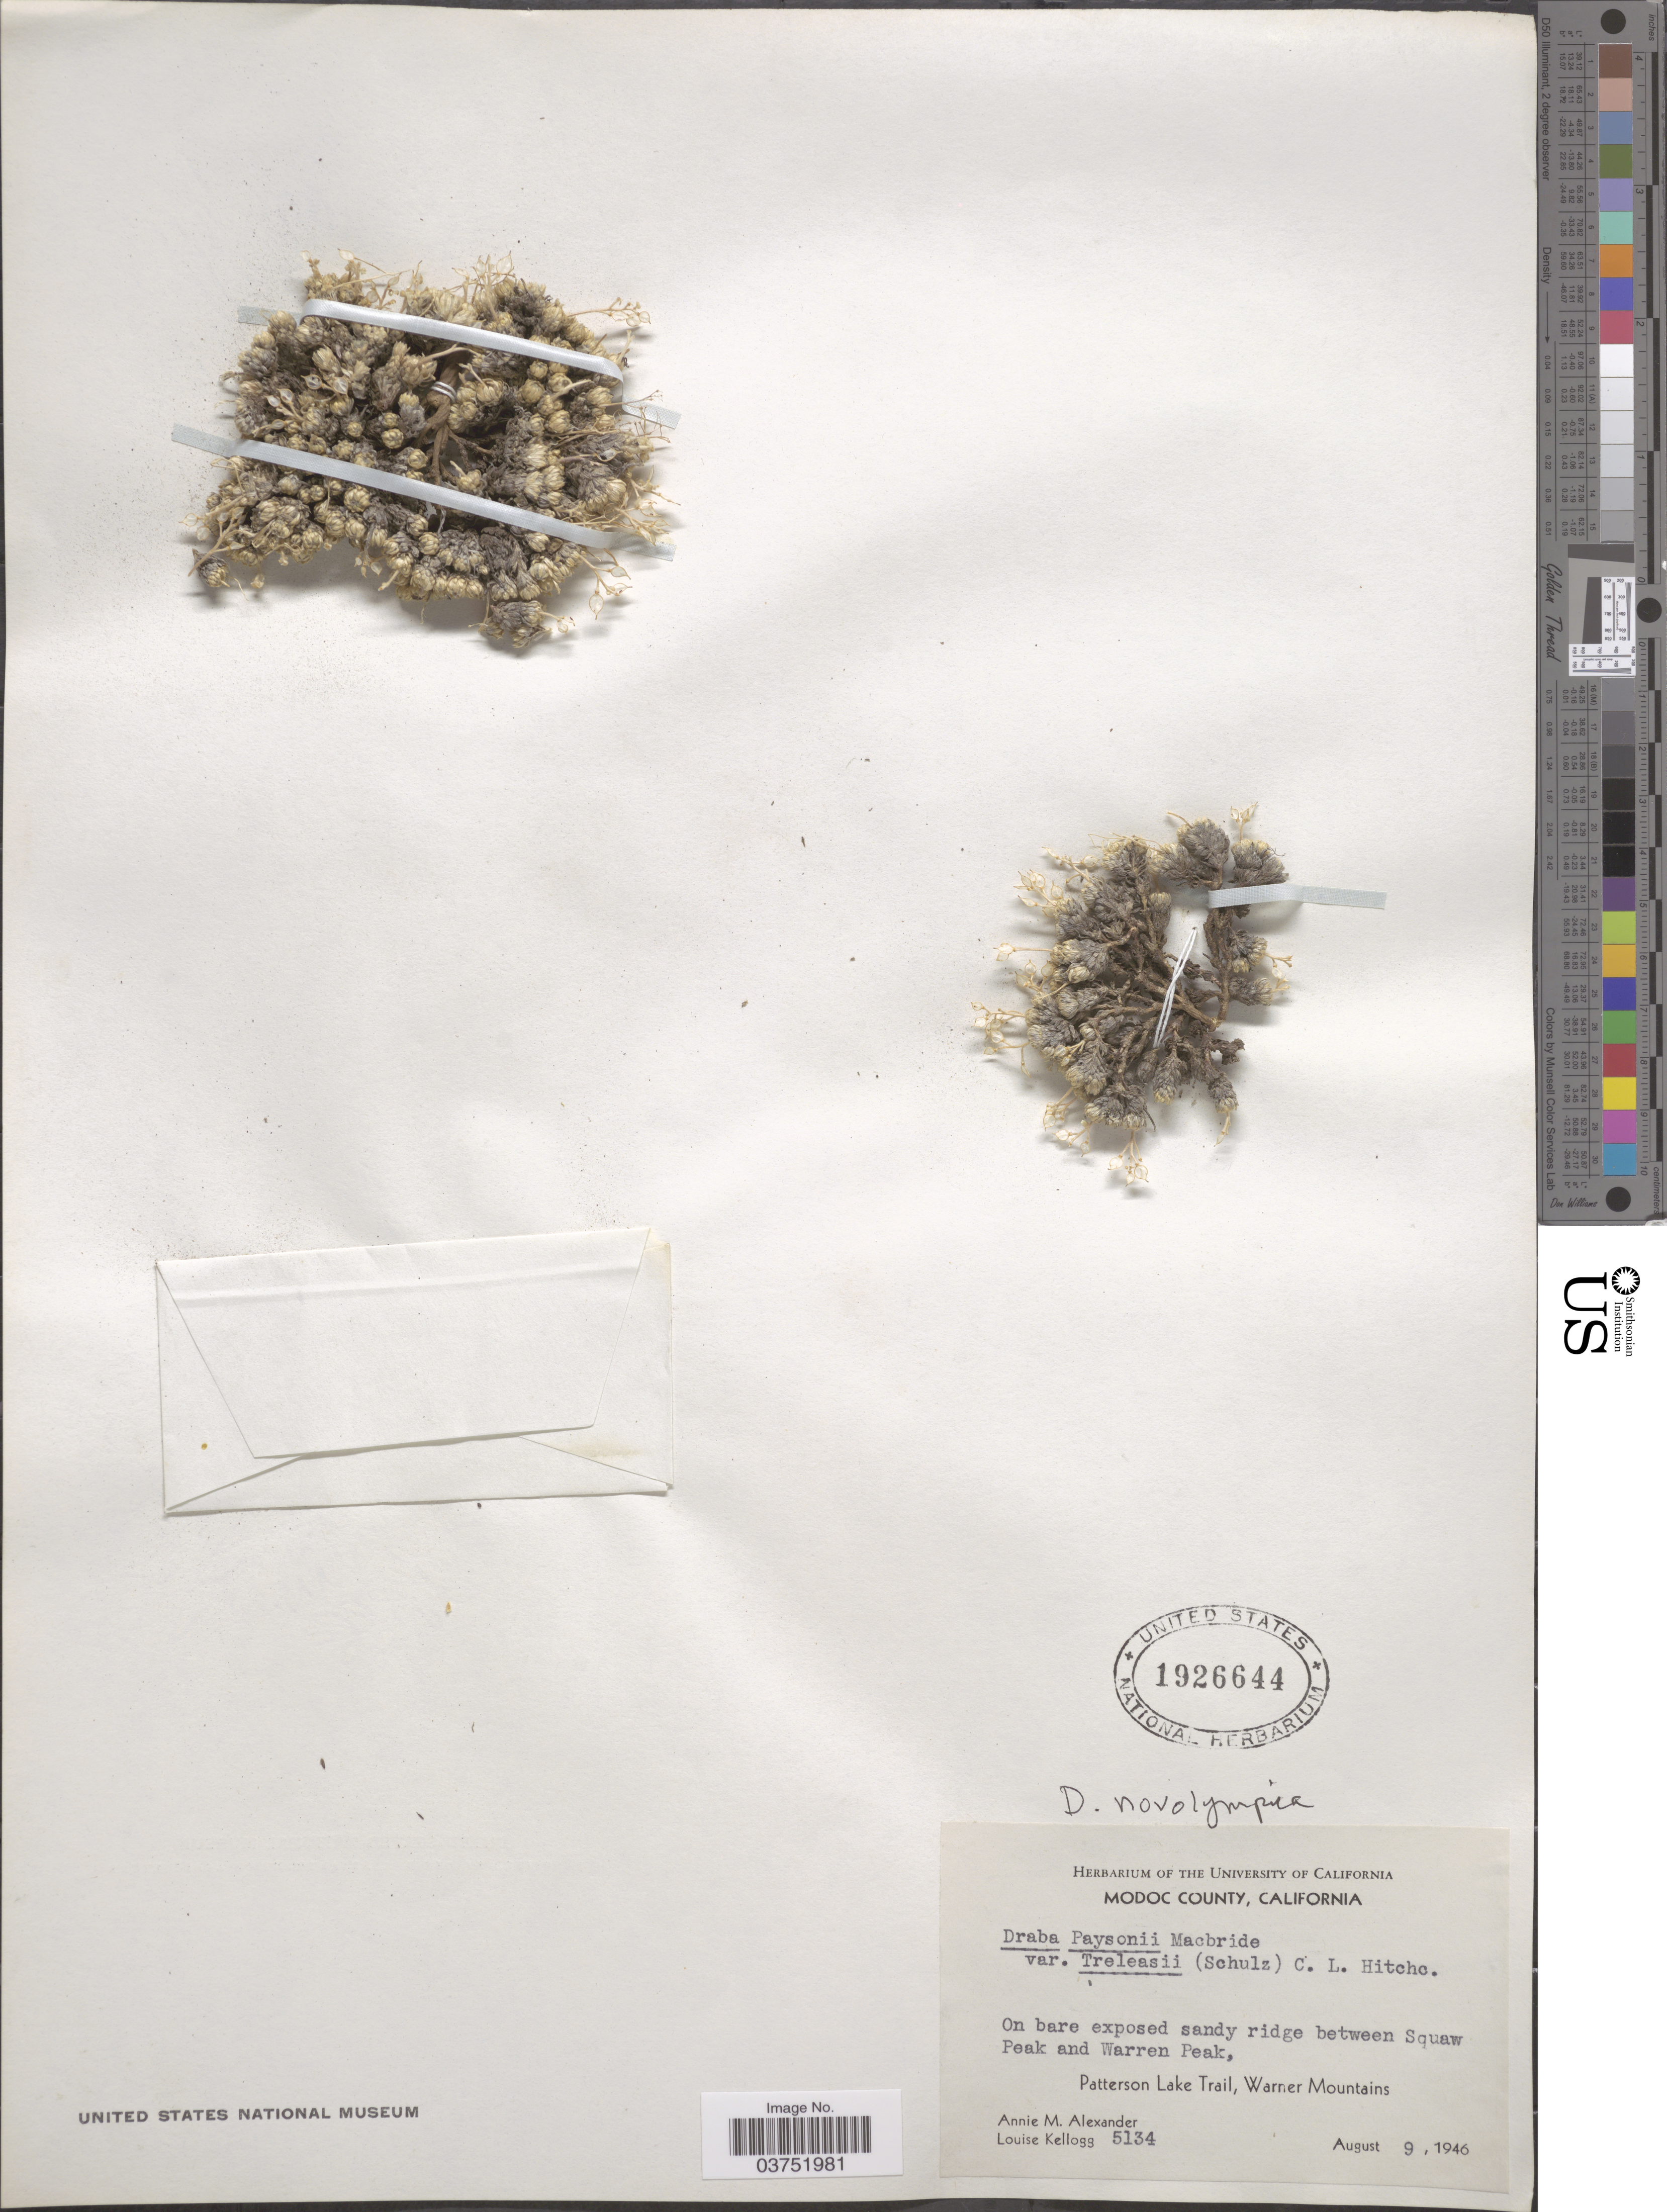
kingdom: Plantae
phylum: Tracheophyta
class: Magnoliopsida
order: Brassicales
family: Brassicaceae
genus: Draba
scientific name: Draba novolympica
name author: Payson & H. St. John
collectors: A. M. Alexander & L. Kellogg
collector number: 5134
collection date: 1946-08-09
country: United States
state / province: California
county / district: Modoc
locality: Modoc County. On bare exposed sandy ridge between Squaw Peak and Warren Peak, Patterson Lake Trail, Warner Mountains.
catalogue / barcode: US 1926644